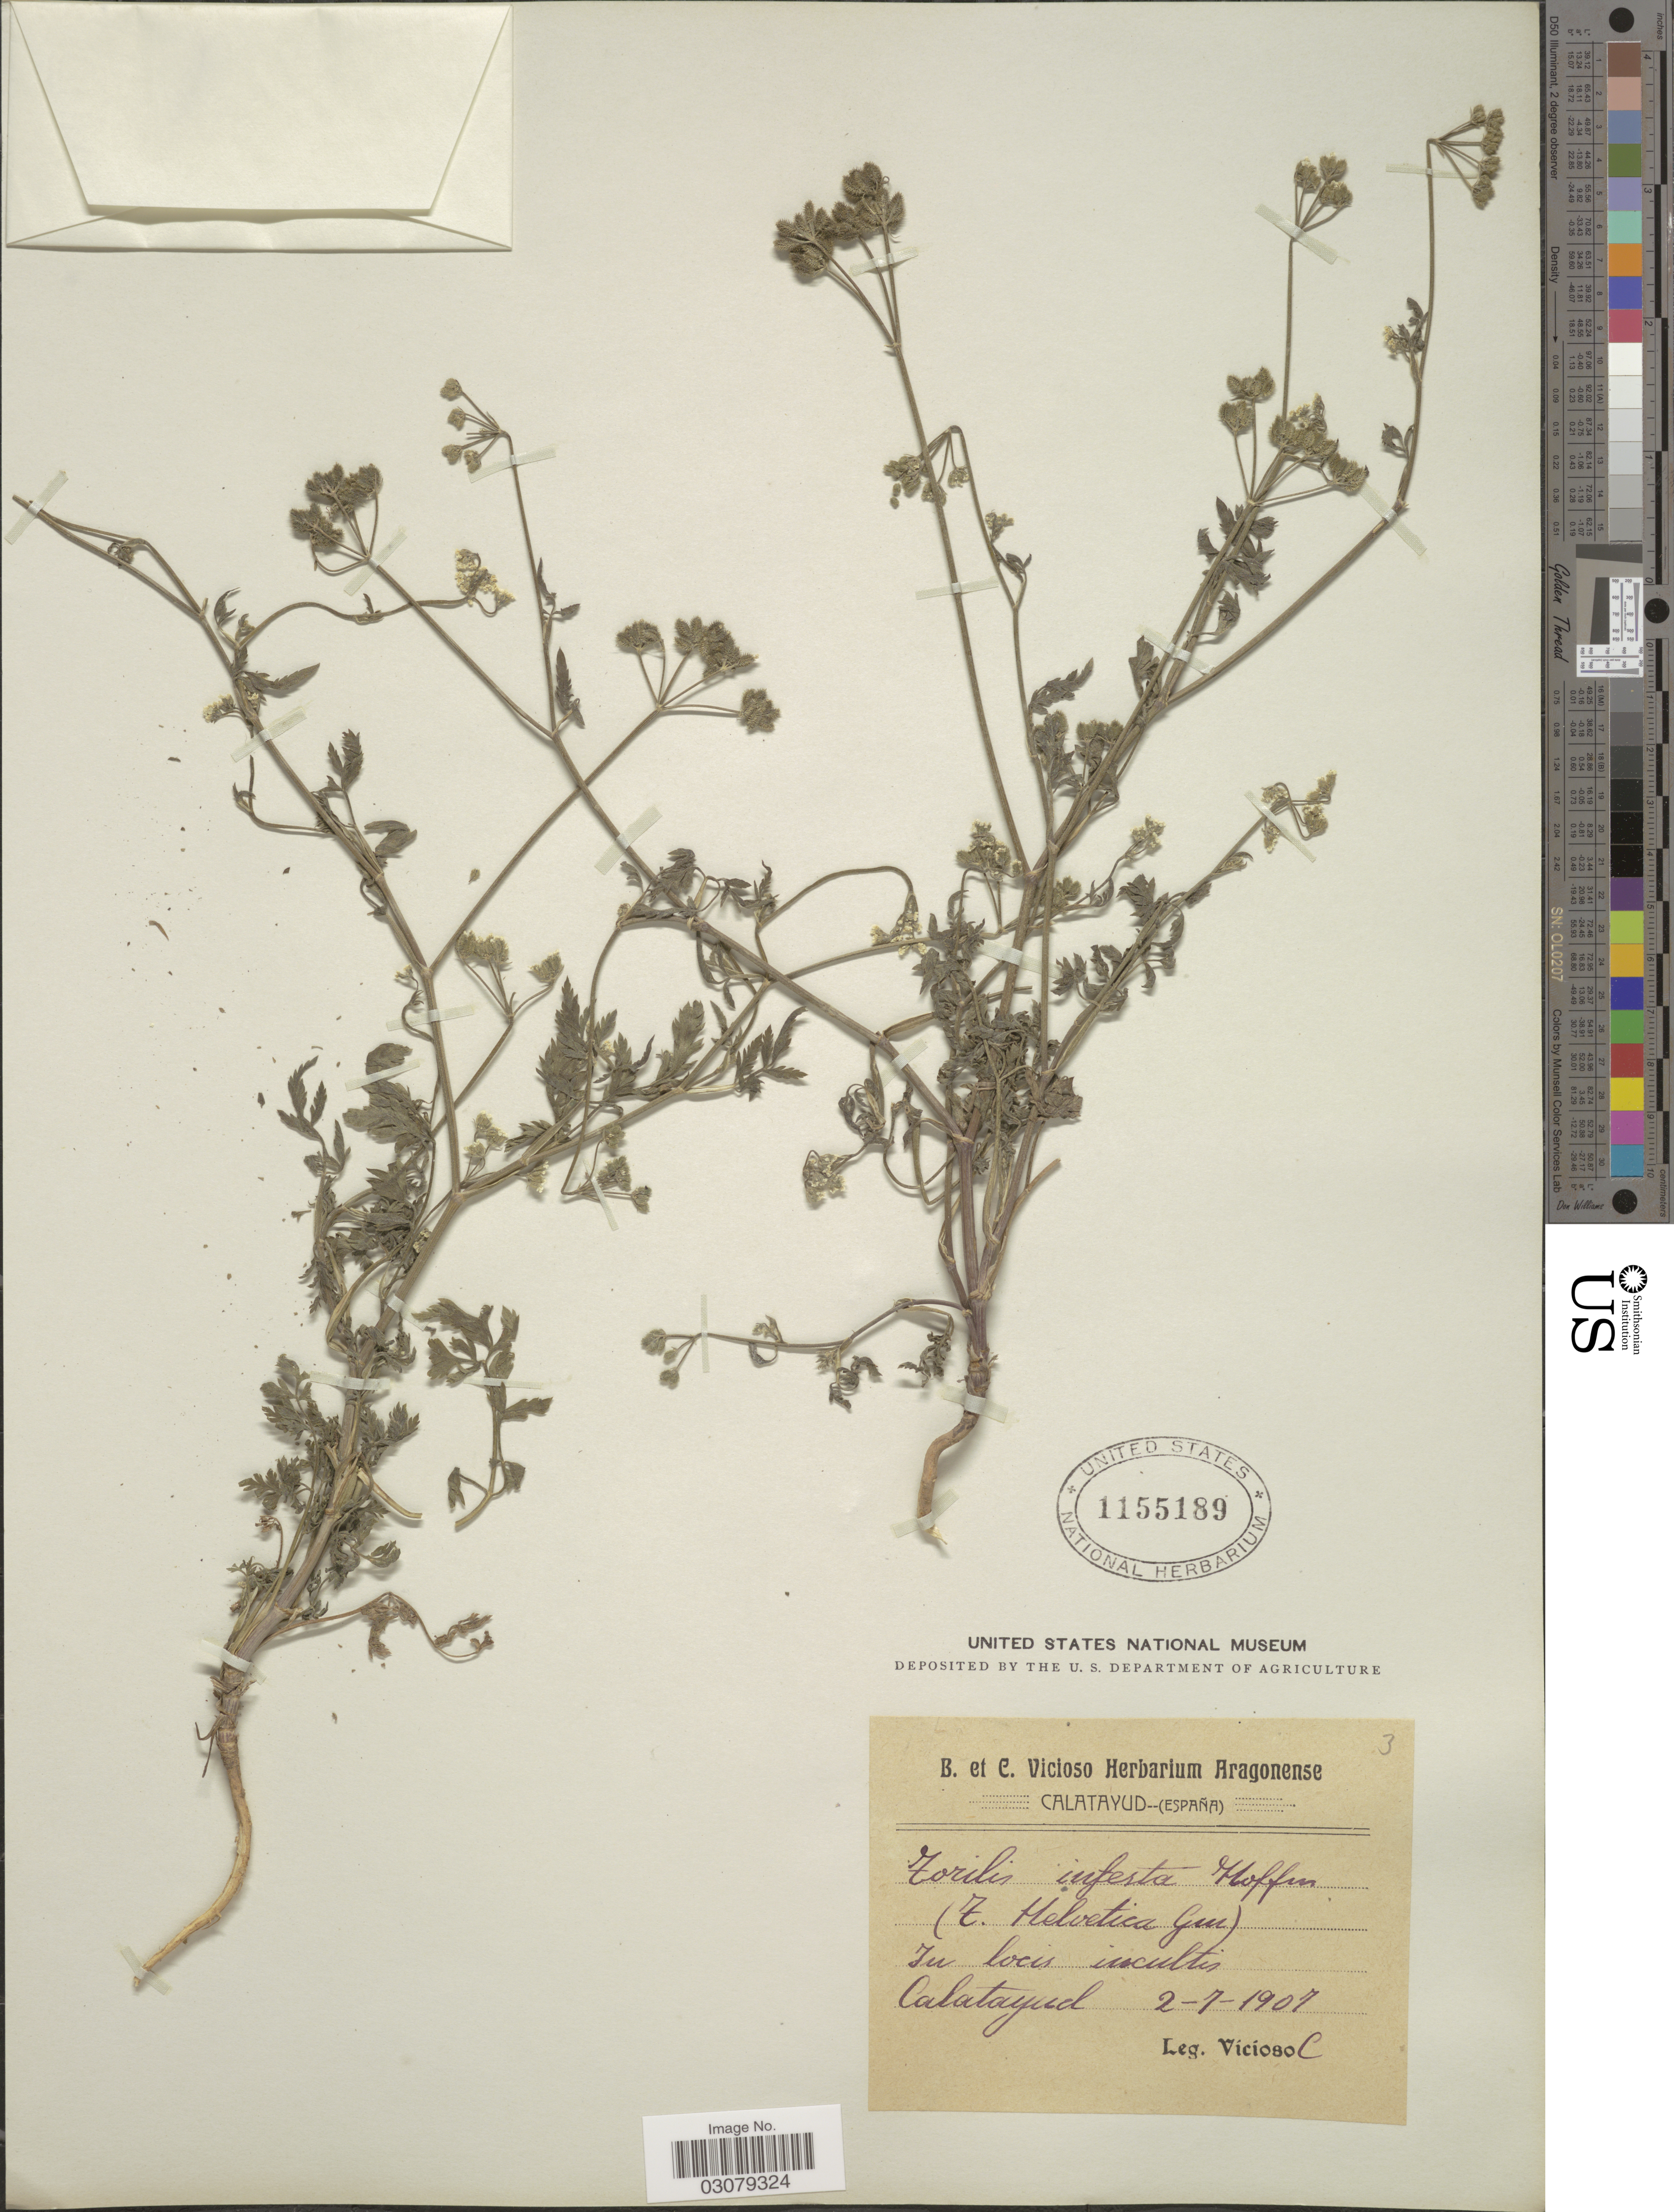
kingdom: Plantae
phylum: Tracheophyta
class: Magnoliopsida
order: Apiales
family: Apiaceae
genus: Torilis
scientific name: Torilis infesta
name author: (L.) Clairv.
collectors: C. Vicioso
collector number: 3?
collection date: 1907-07-02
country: Spain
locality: In locis incultis Calatayud.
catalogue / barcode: US 1155189